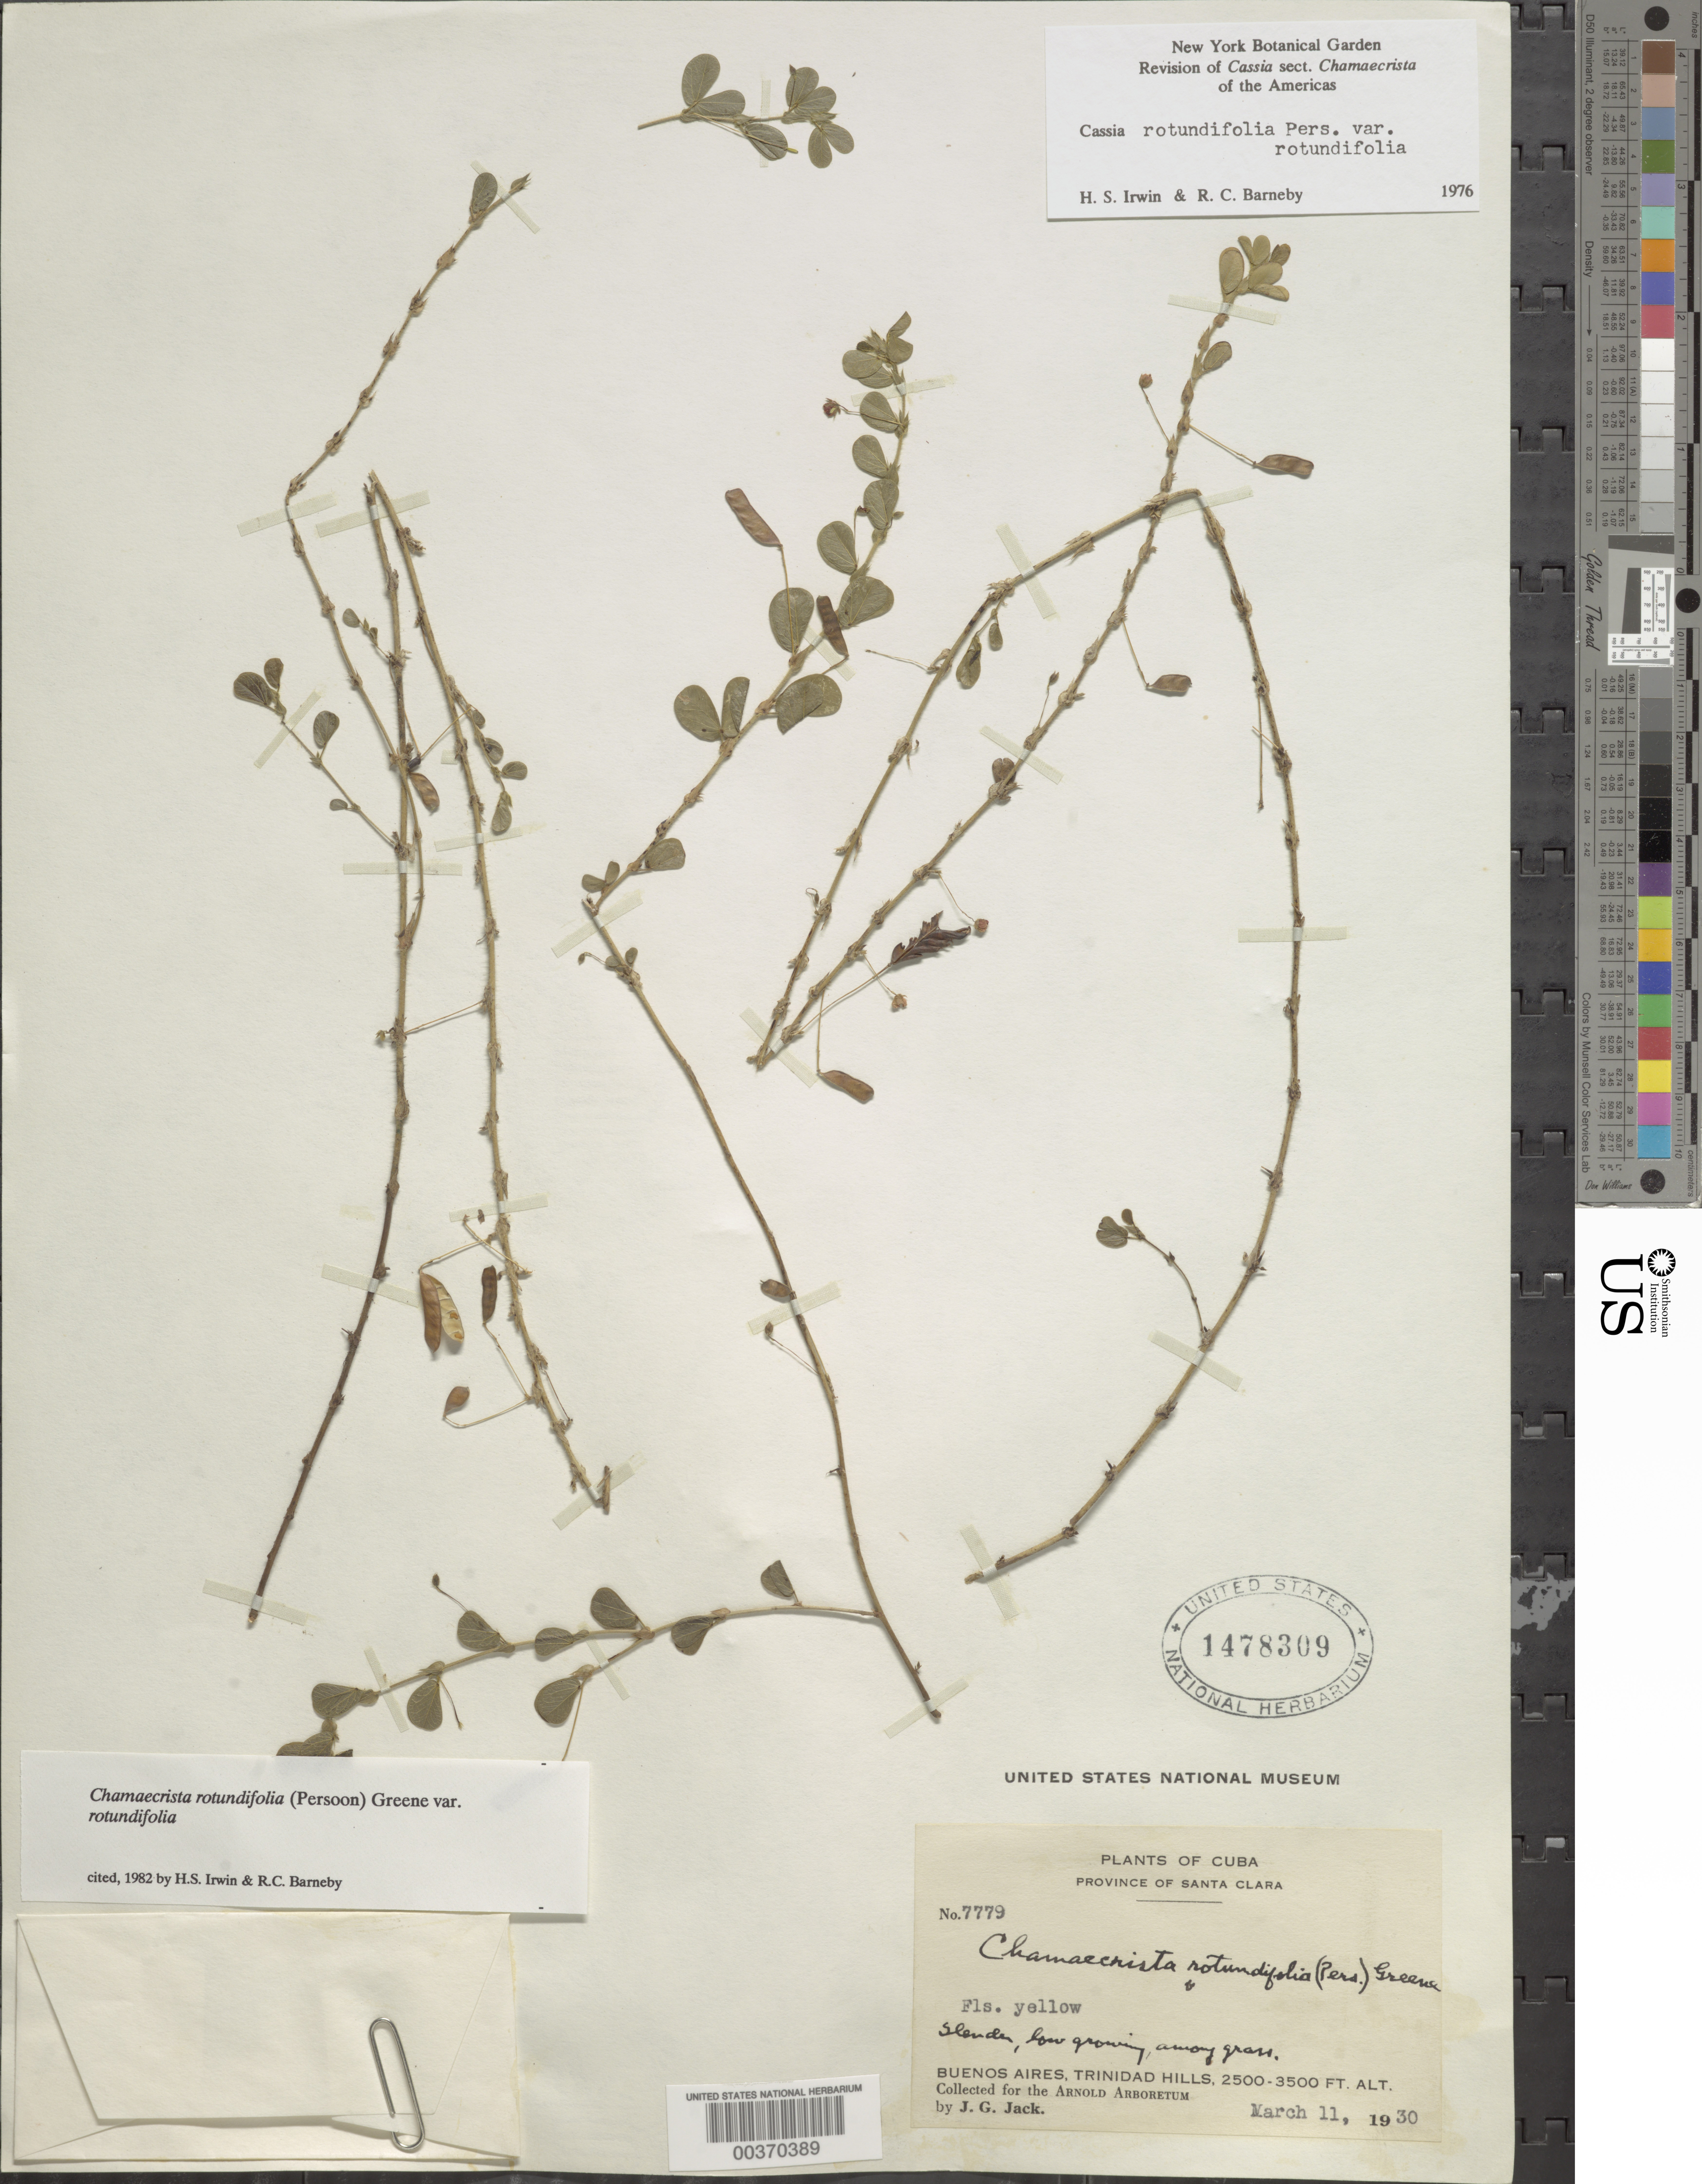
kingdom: Plantae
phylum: Tracheophyta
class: Magnoliopsida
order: Fabales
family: Fabaceae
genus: Chamaecrista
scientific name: Chamaecrista rotundifolia var. rotundifolia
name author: (Pers.) Greene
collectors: J. G. Jack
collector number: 7779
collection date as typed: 11 Mar 1930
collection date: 1930-03-11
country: Cuba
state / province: Las Villas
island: Greater Antilles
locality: Buenos aires, trinidad hills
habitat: Among grass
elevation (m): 762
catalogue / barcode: US 1478309